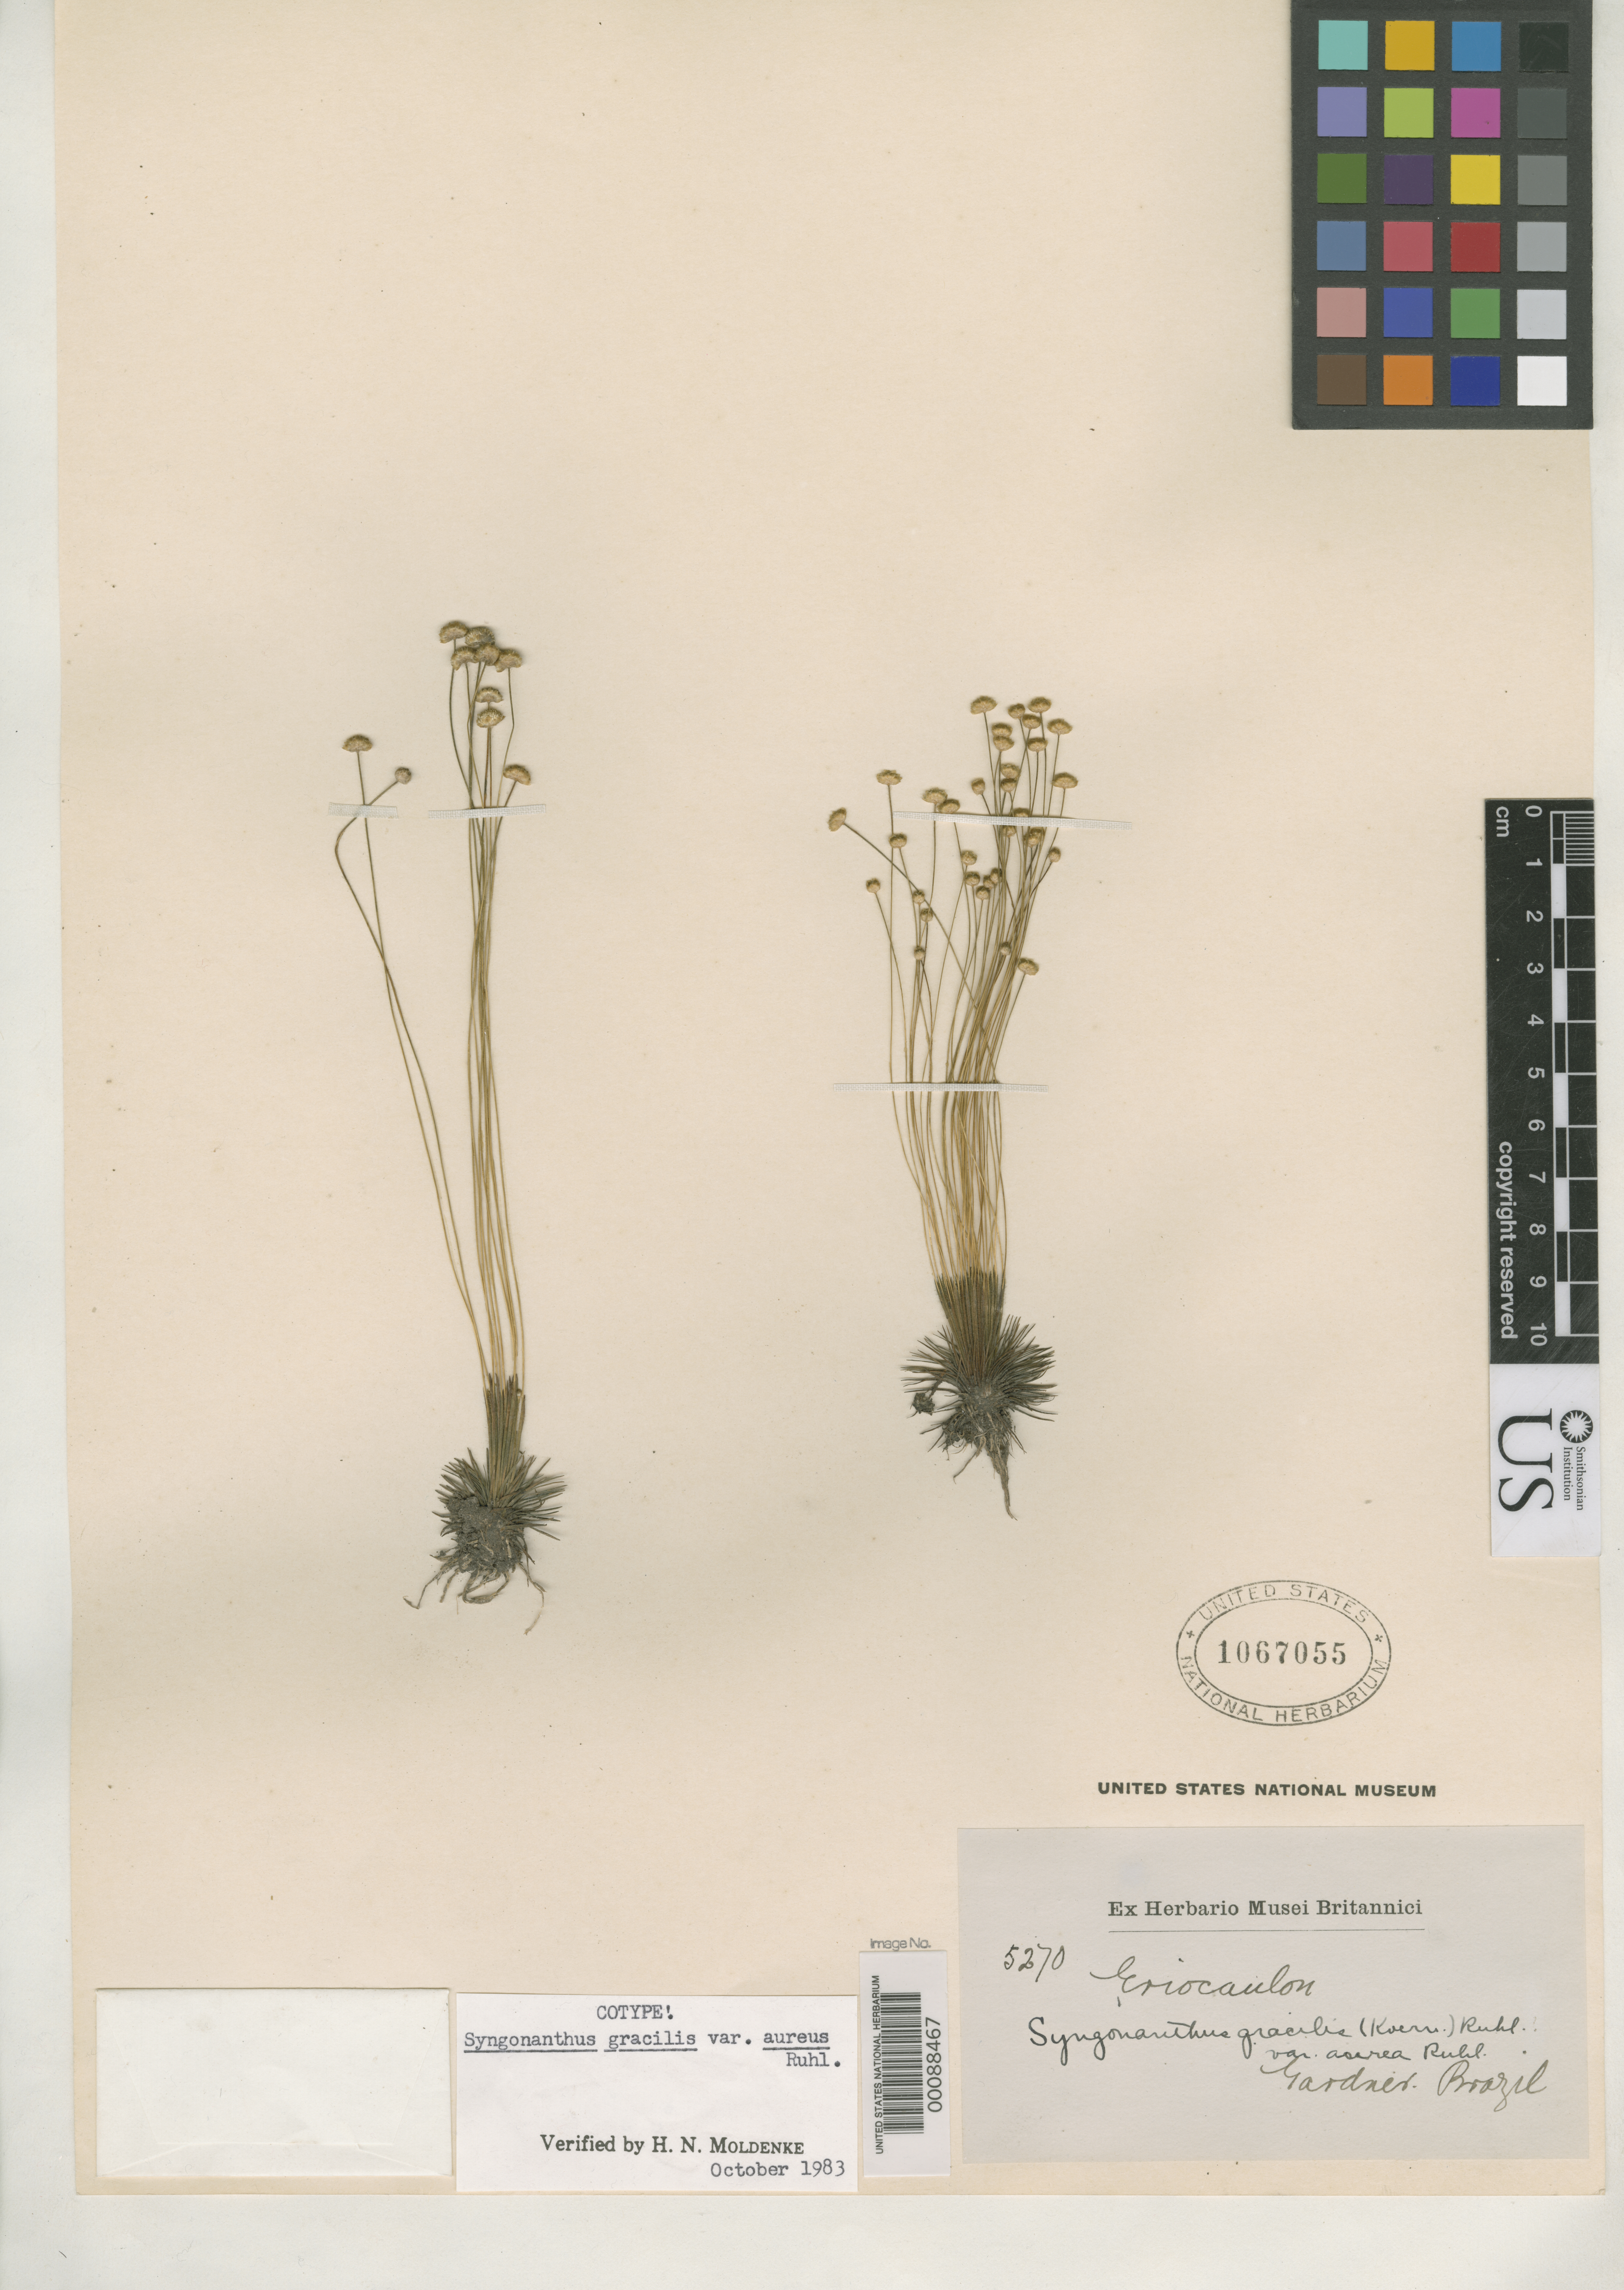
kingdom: Plantae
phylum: Tracheophyta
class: Liliopsida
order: Poales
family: Eriocaulaceae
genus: Syngonanthus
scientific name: Syngonanthus gracilis var. aureus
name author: Ruhland in Engl.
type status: Syntype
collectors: G. Gardner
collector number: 5270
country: Brazil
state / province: Minas Gerais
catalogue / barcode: US 1067055